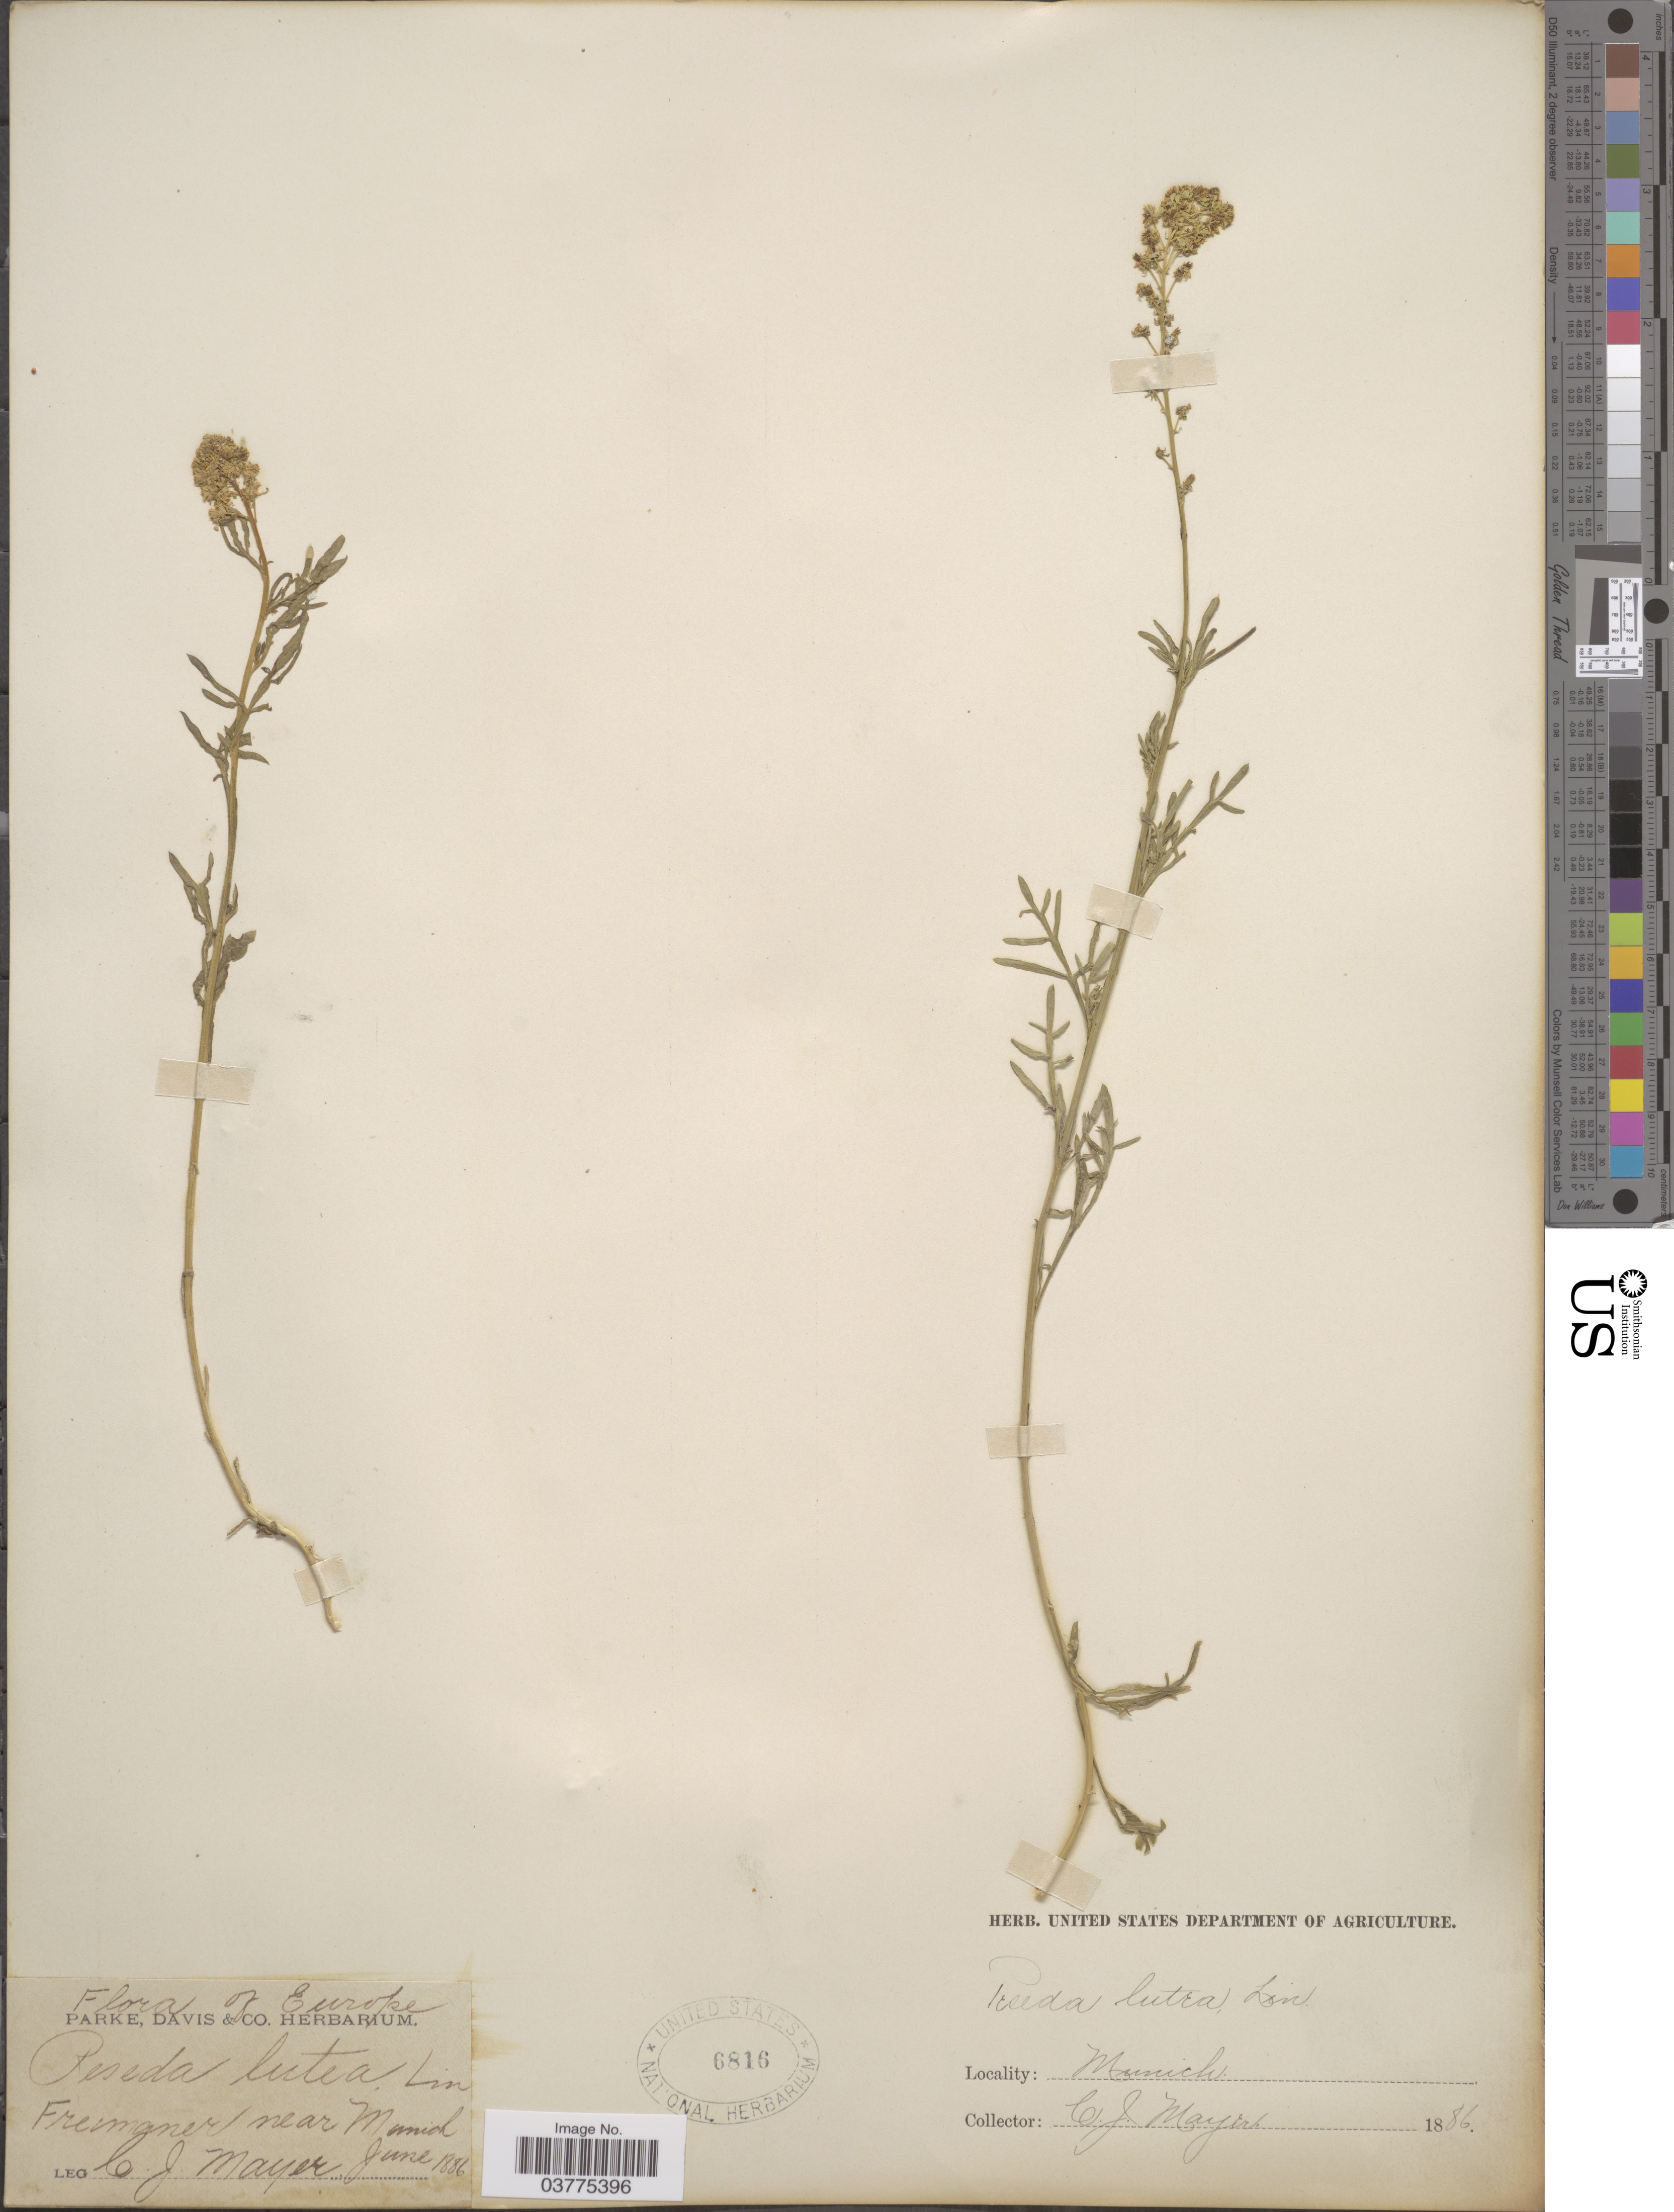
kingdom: Plantae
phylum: Tracheophyta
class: Magnoliopsida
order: Brassicales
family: Resedaceae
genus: Reseda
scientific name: Reseda lutea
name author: L.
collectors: C. Mayer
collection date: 1886-06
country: Germany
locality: Freimaner near Munich. Europe.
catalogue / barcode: US 6816